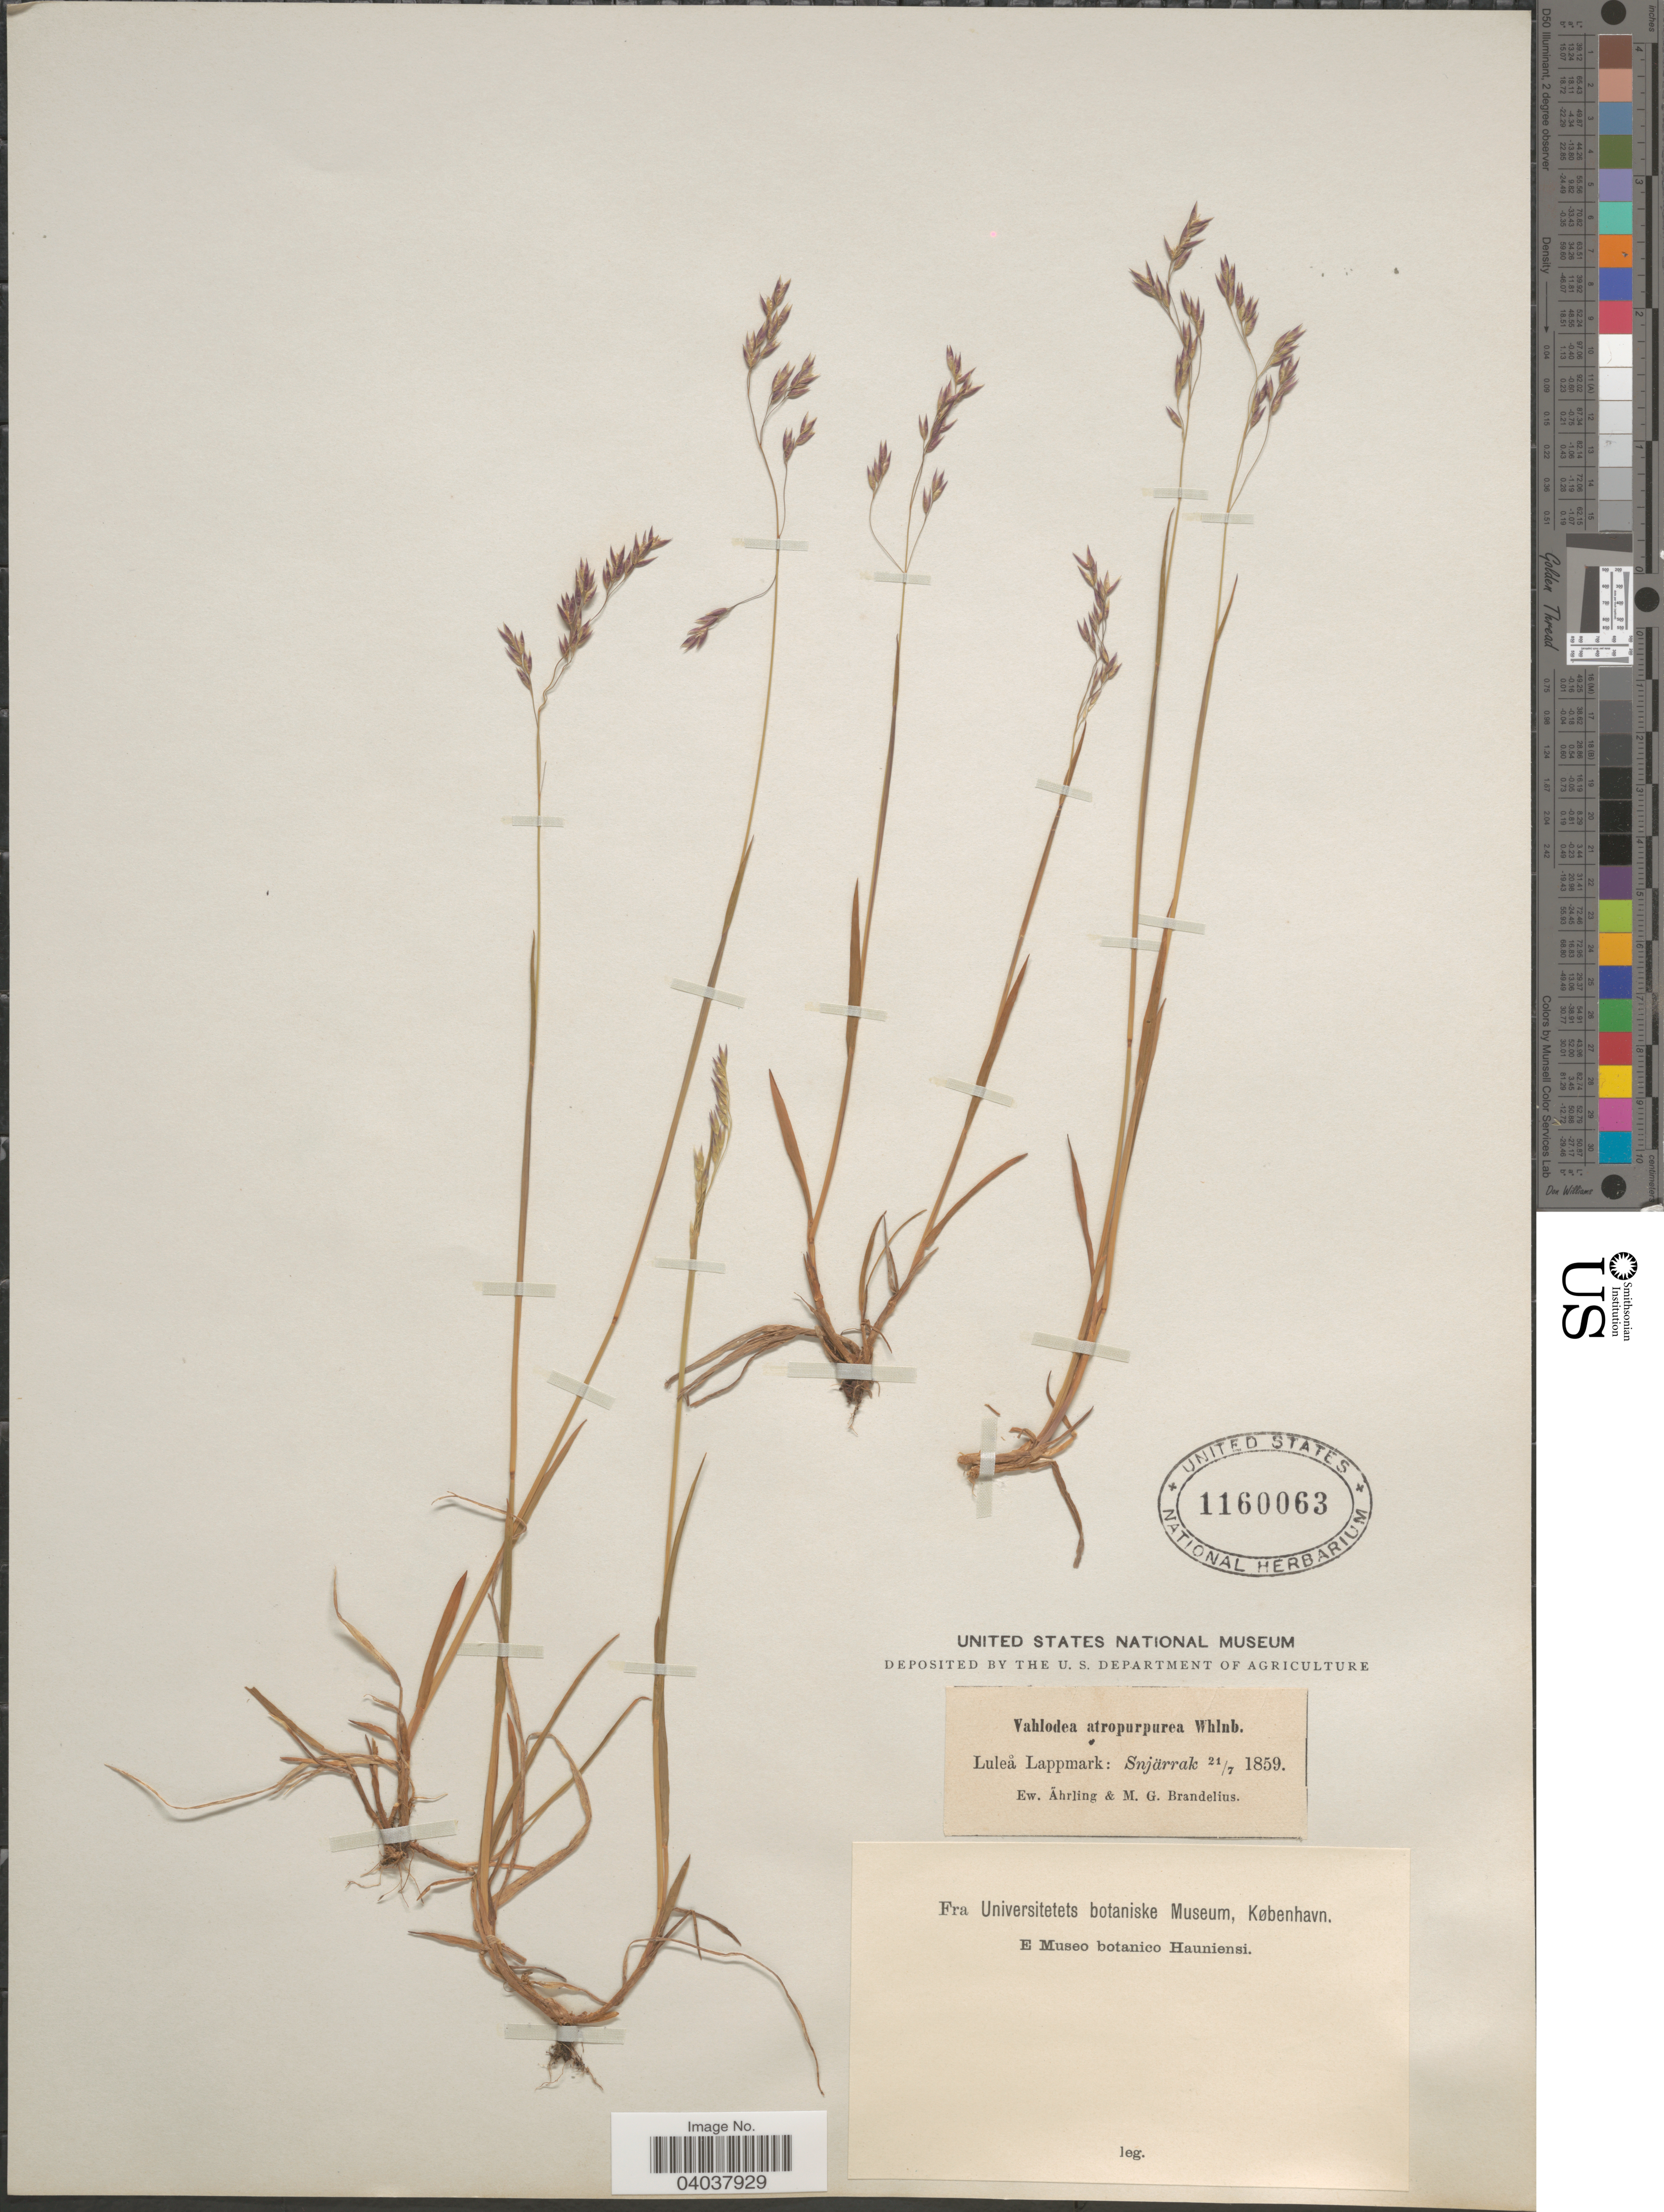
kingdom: Plantae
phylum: Tracheophyta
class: Liliopsida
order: Poales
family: Poaceae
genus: Vahlodea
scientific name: Vahlodea atropurpurea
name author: (Wahlenb.) Fr. ex Hartm.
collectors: E. Ahrling & M. Brandelius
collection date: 1859-07-21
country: Sweden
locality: Luleå Lappmark: Snjärrak.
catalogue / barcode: US 1160063